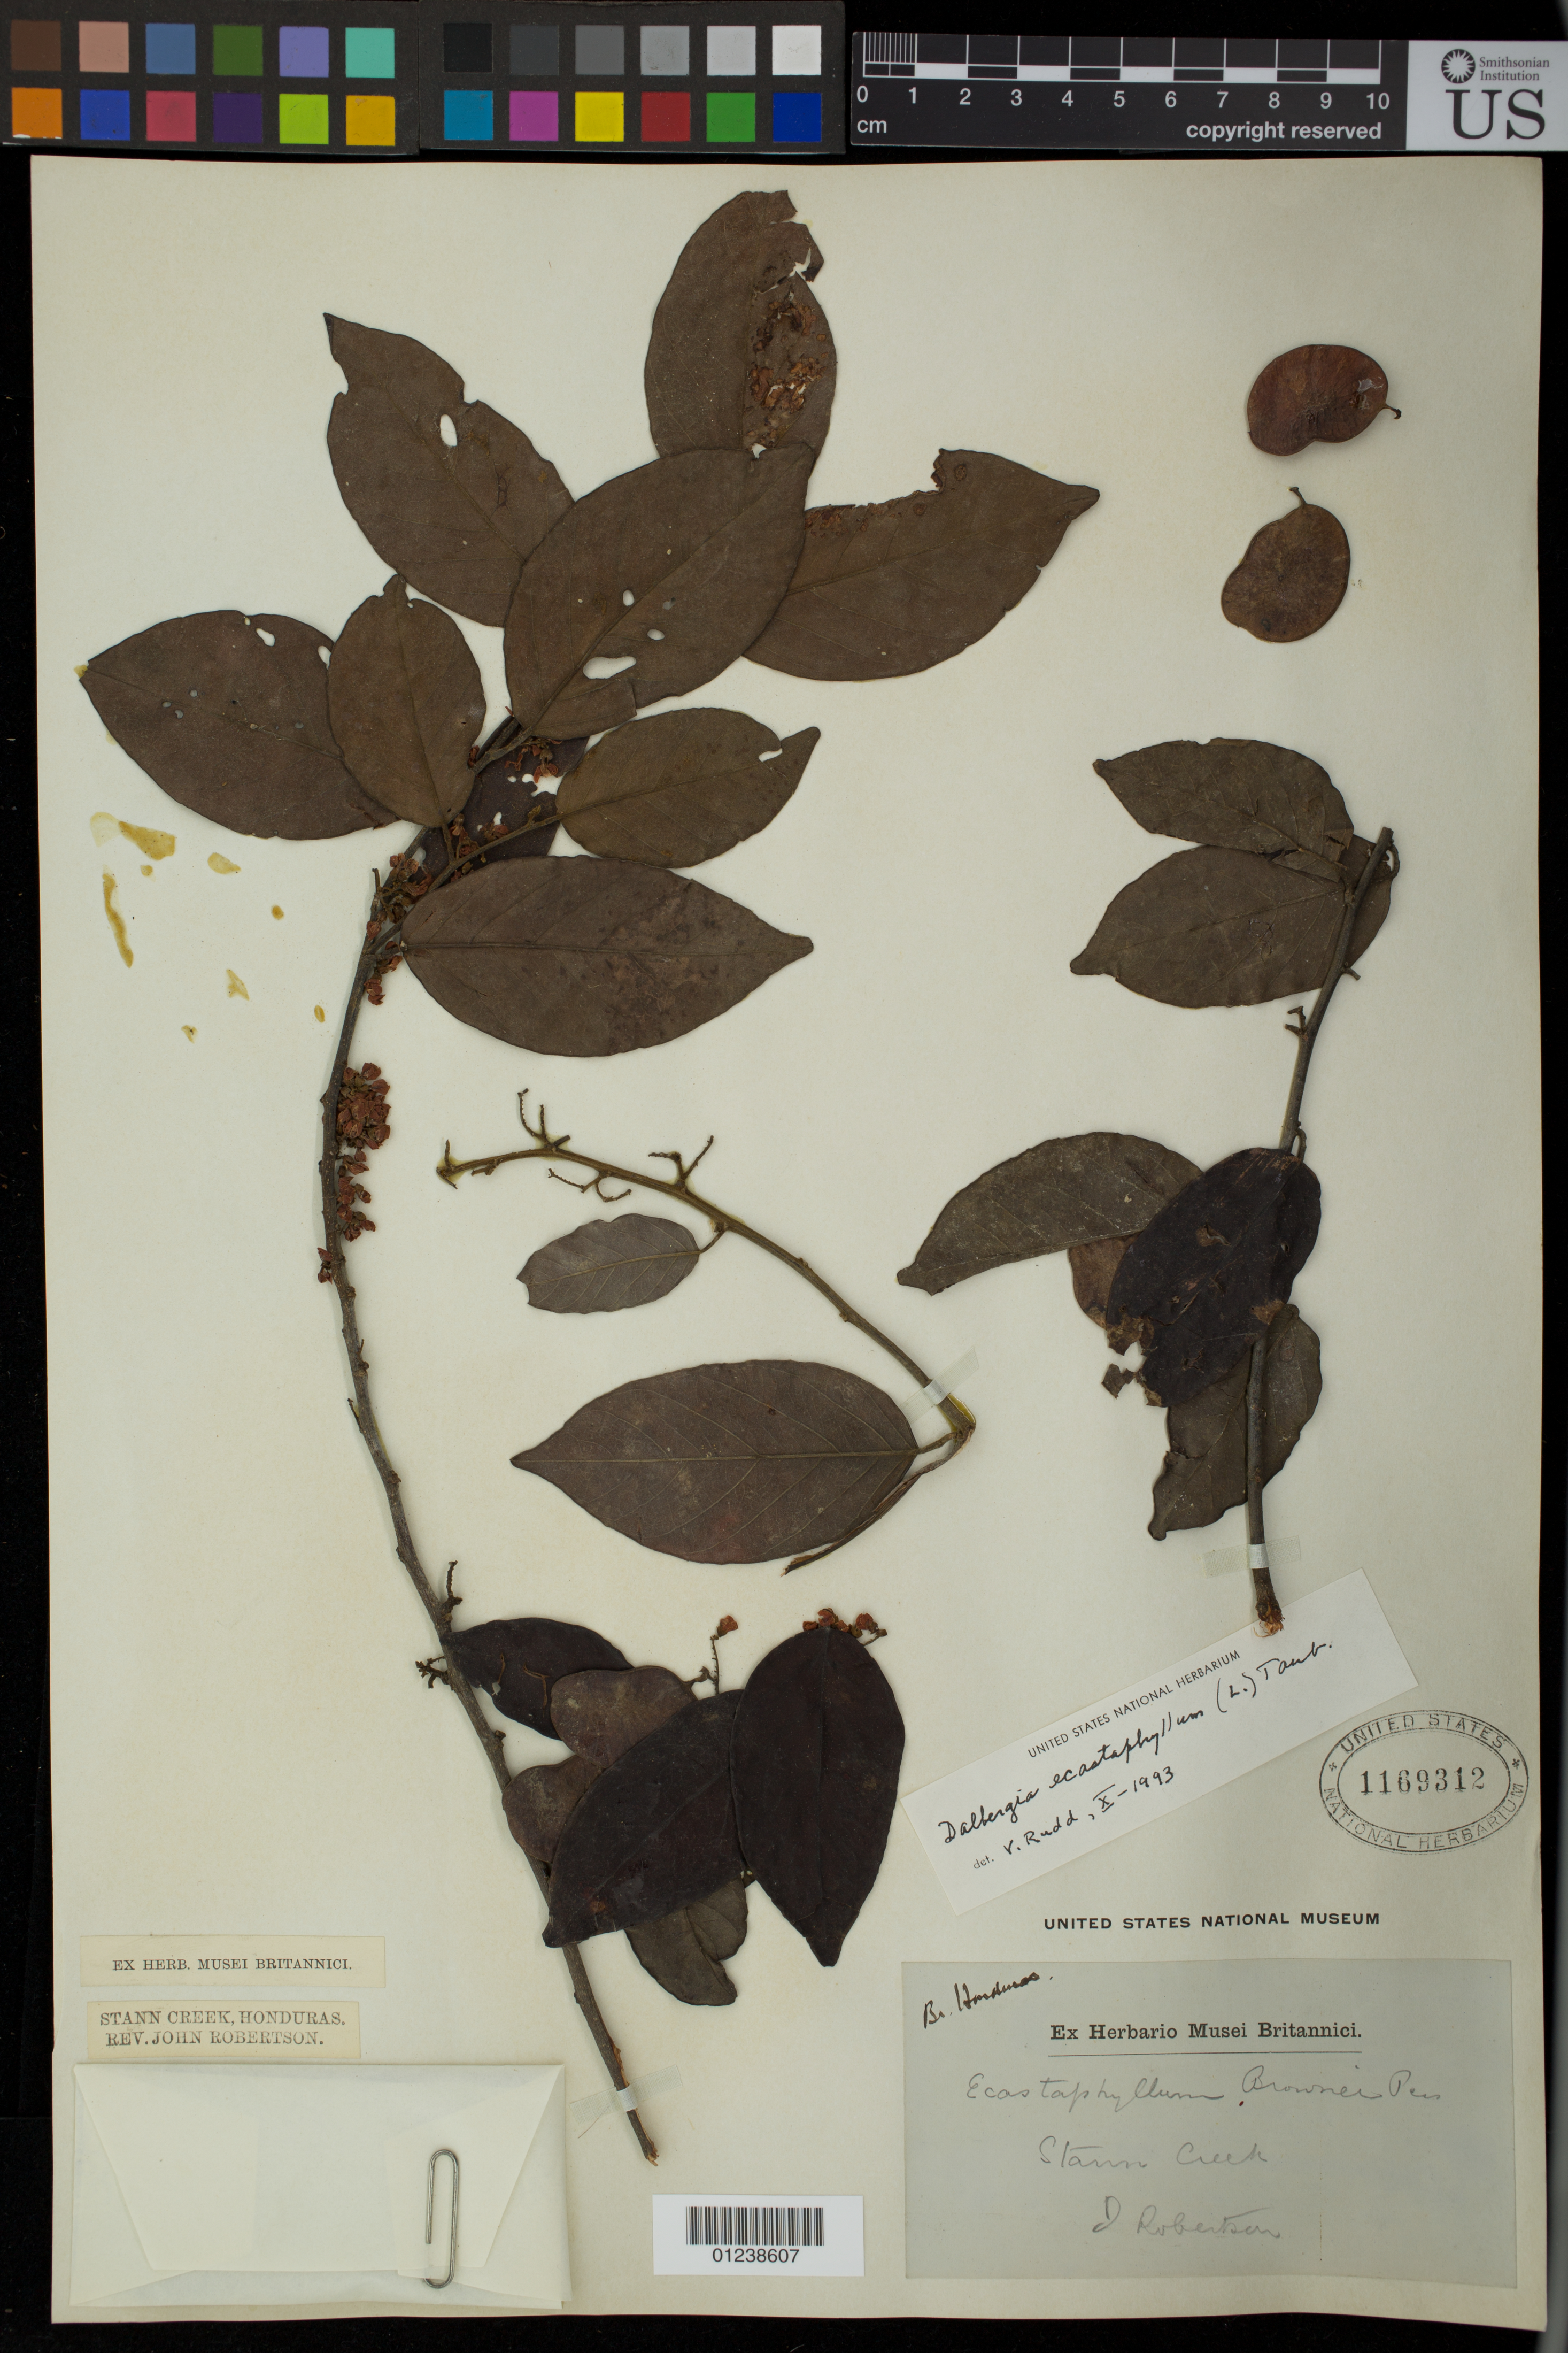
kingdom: Plantae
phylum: Tracheophyta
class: Magnoliopsida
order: Fabales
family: Fabaceae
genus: Dalbergia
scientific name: Dalbergia ecastaphyllum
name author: (L.) Taub.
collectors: J. Robertson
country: Honduras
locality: Stann Creek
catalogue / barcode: US 1169312